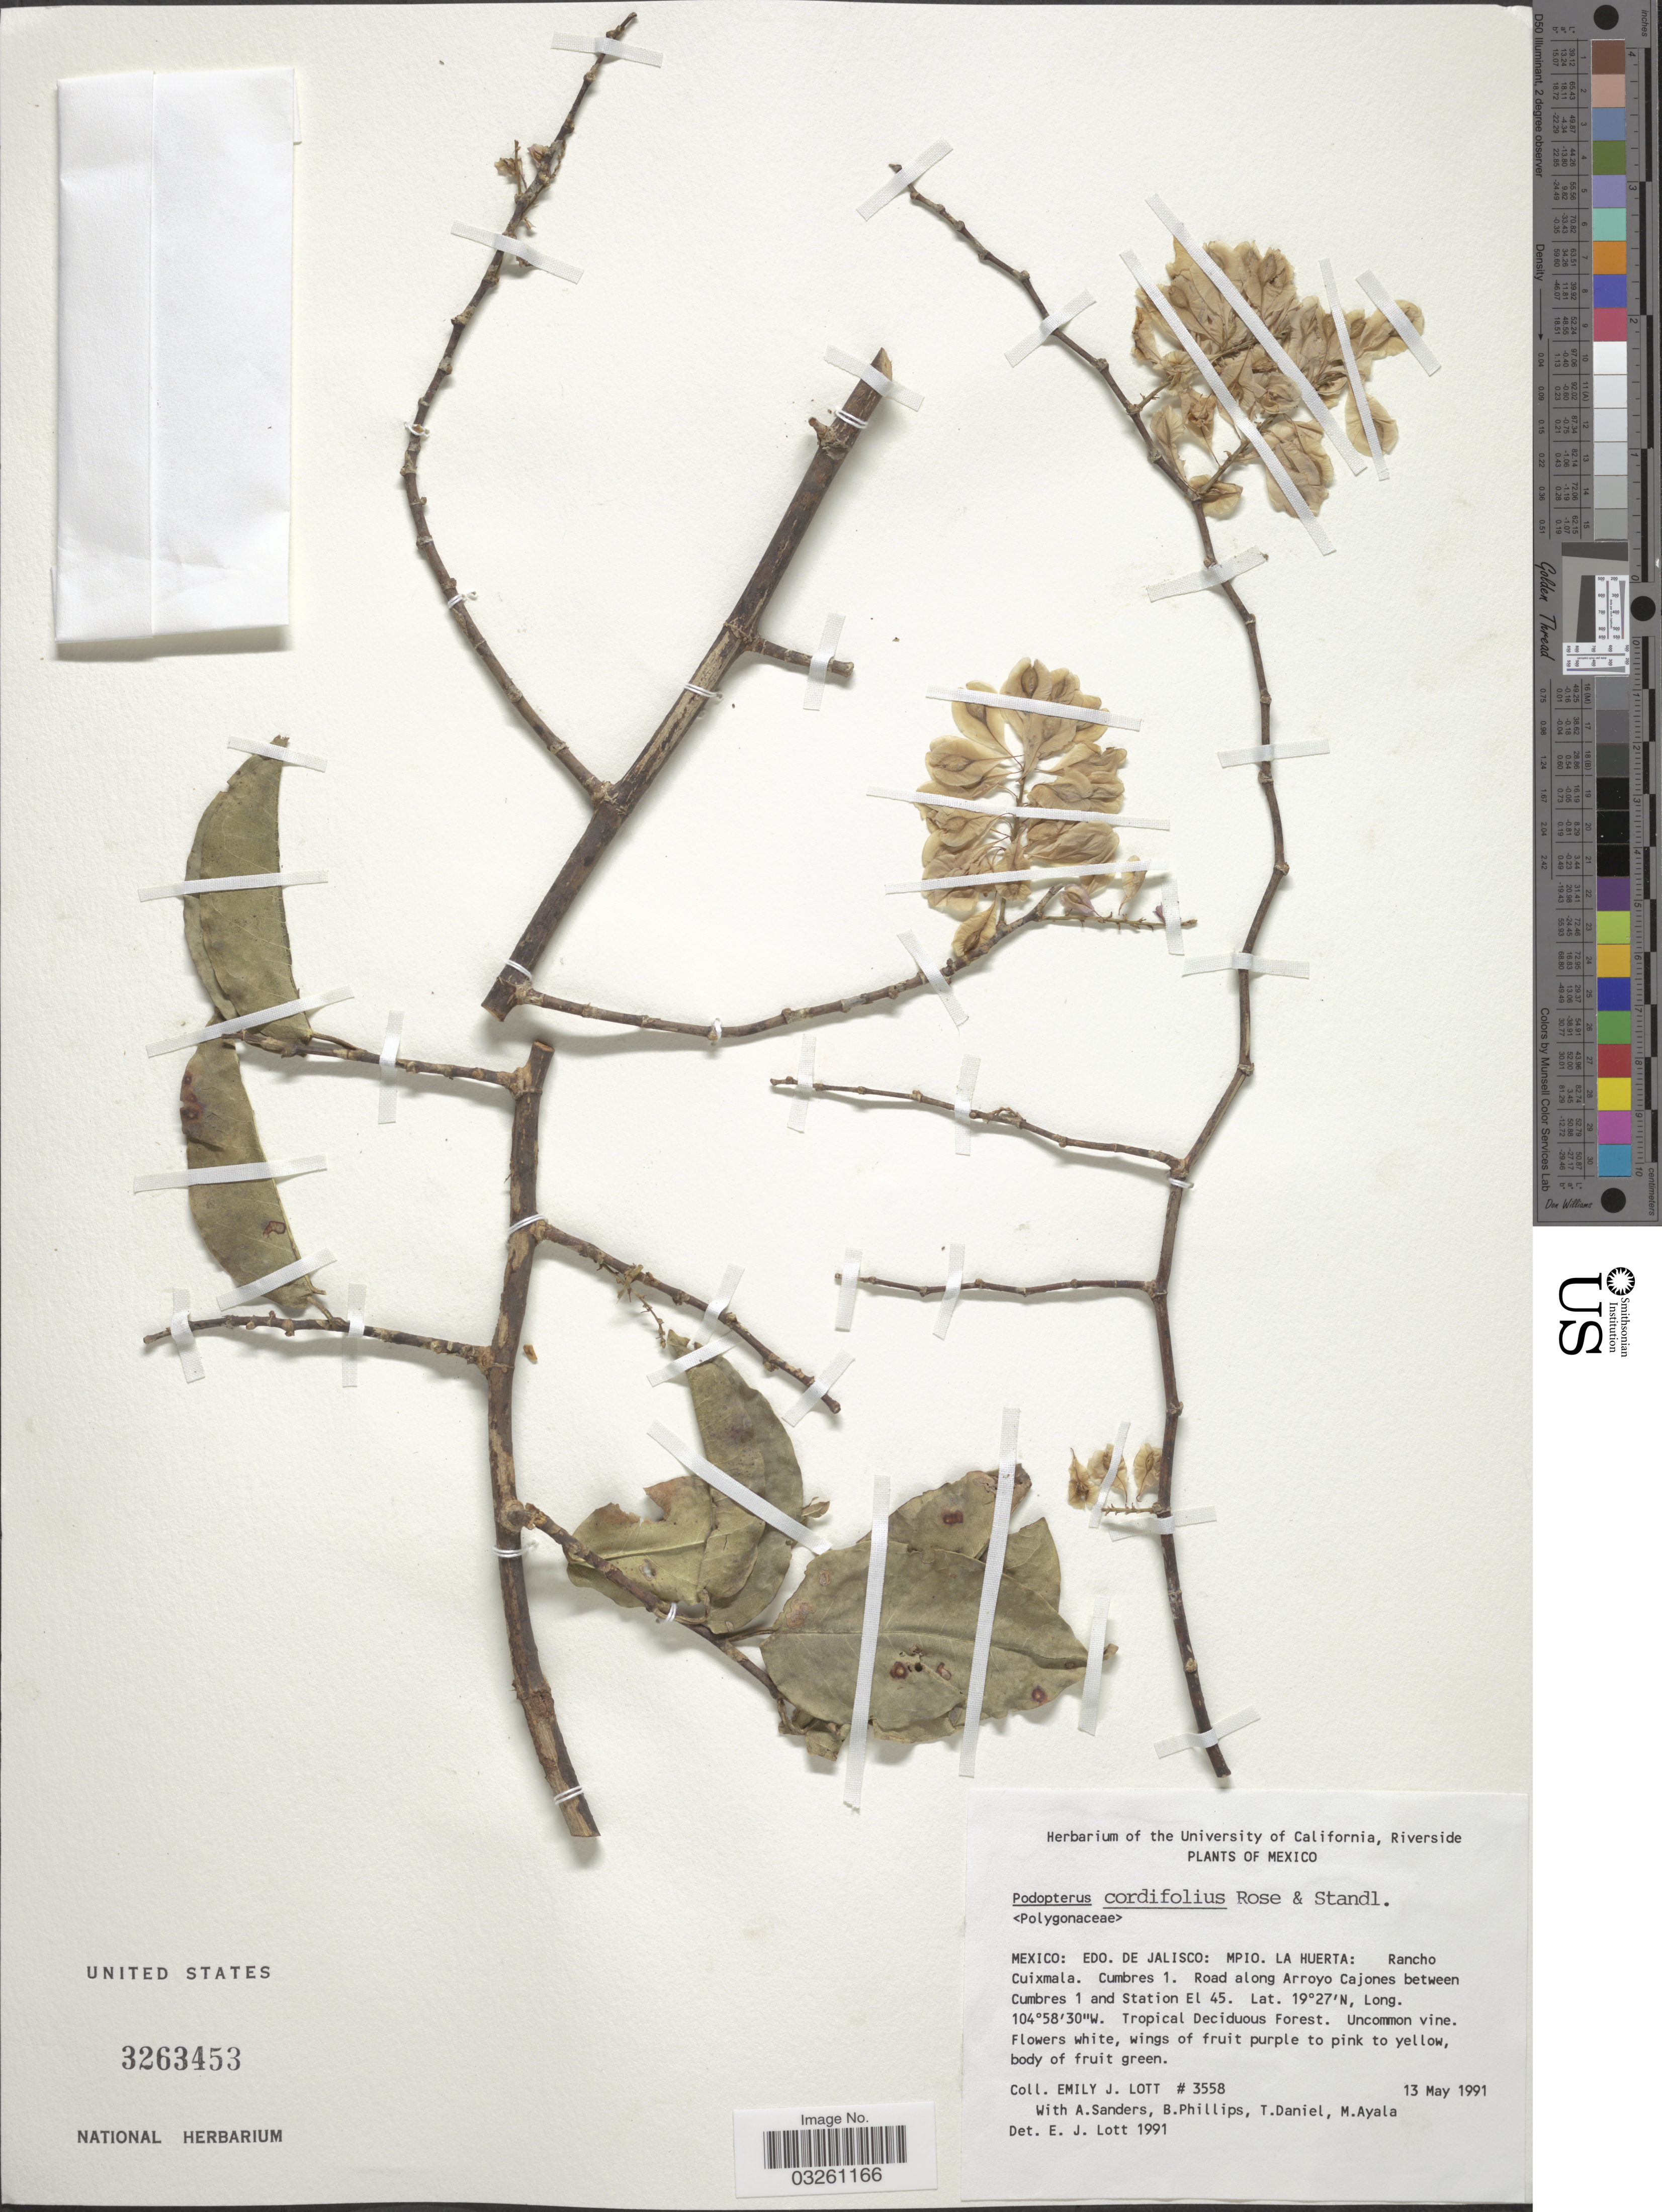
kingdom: Plantae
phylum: Tracheophyta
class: Magnoliopsida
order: Caryophyllales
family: Polygonaceae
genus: Podopterus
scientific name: Podopterus cordifolius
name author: Rose & Standl.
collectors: E. J. Lott, A. Sanders, Phillips, B., T. Daniel & M. G. Ayala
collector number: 3558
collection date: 1991-05-13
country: Mexico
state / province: Jalisco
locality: Edo. de Jalisco: Mpio. La Huerta: Rancho Cuixmala. Cumbres 1. Road along Arroyo Cajones between Cumbres 1 and Station El 45.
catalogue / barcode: US 3263453